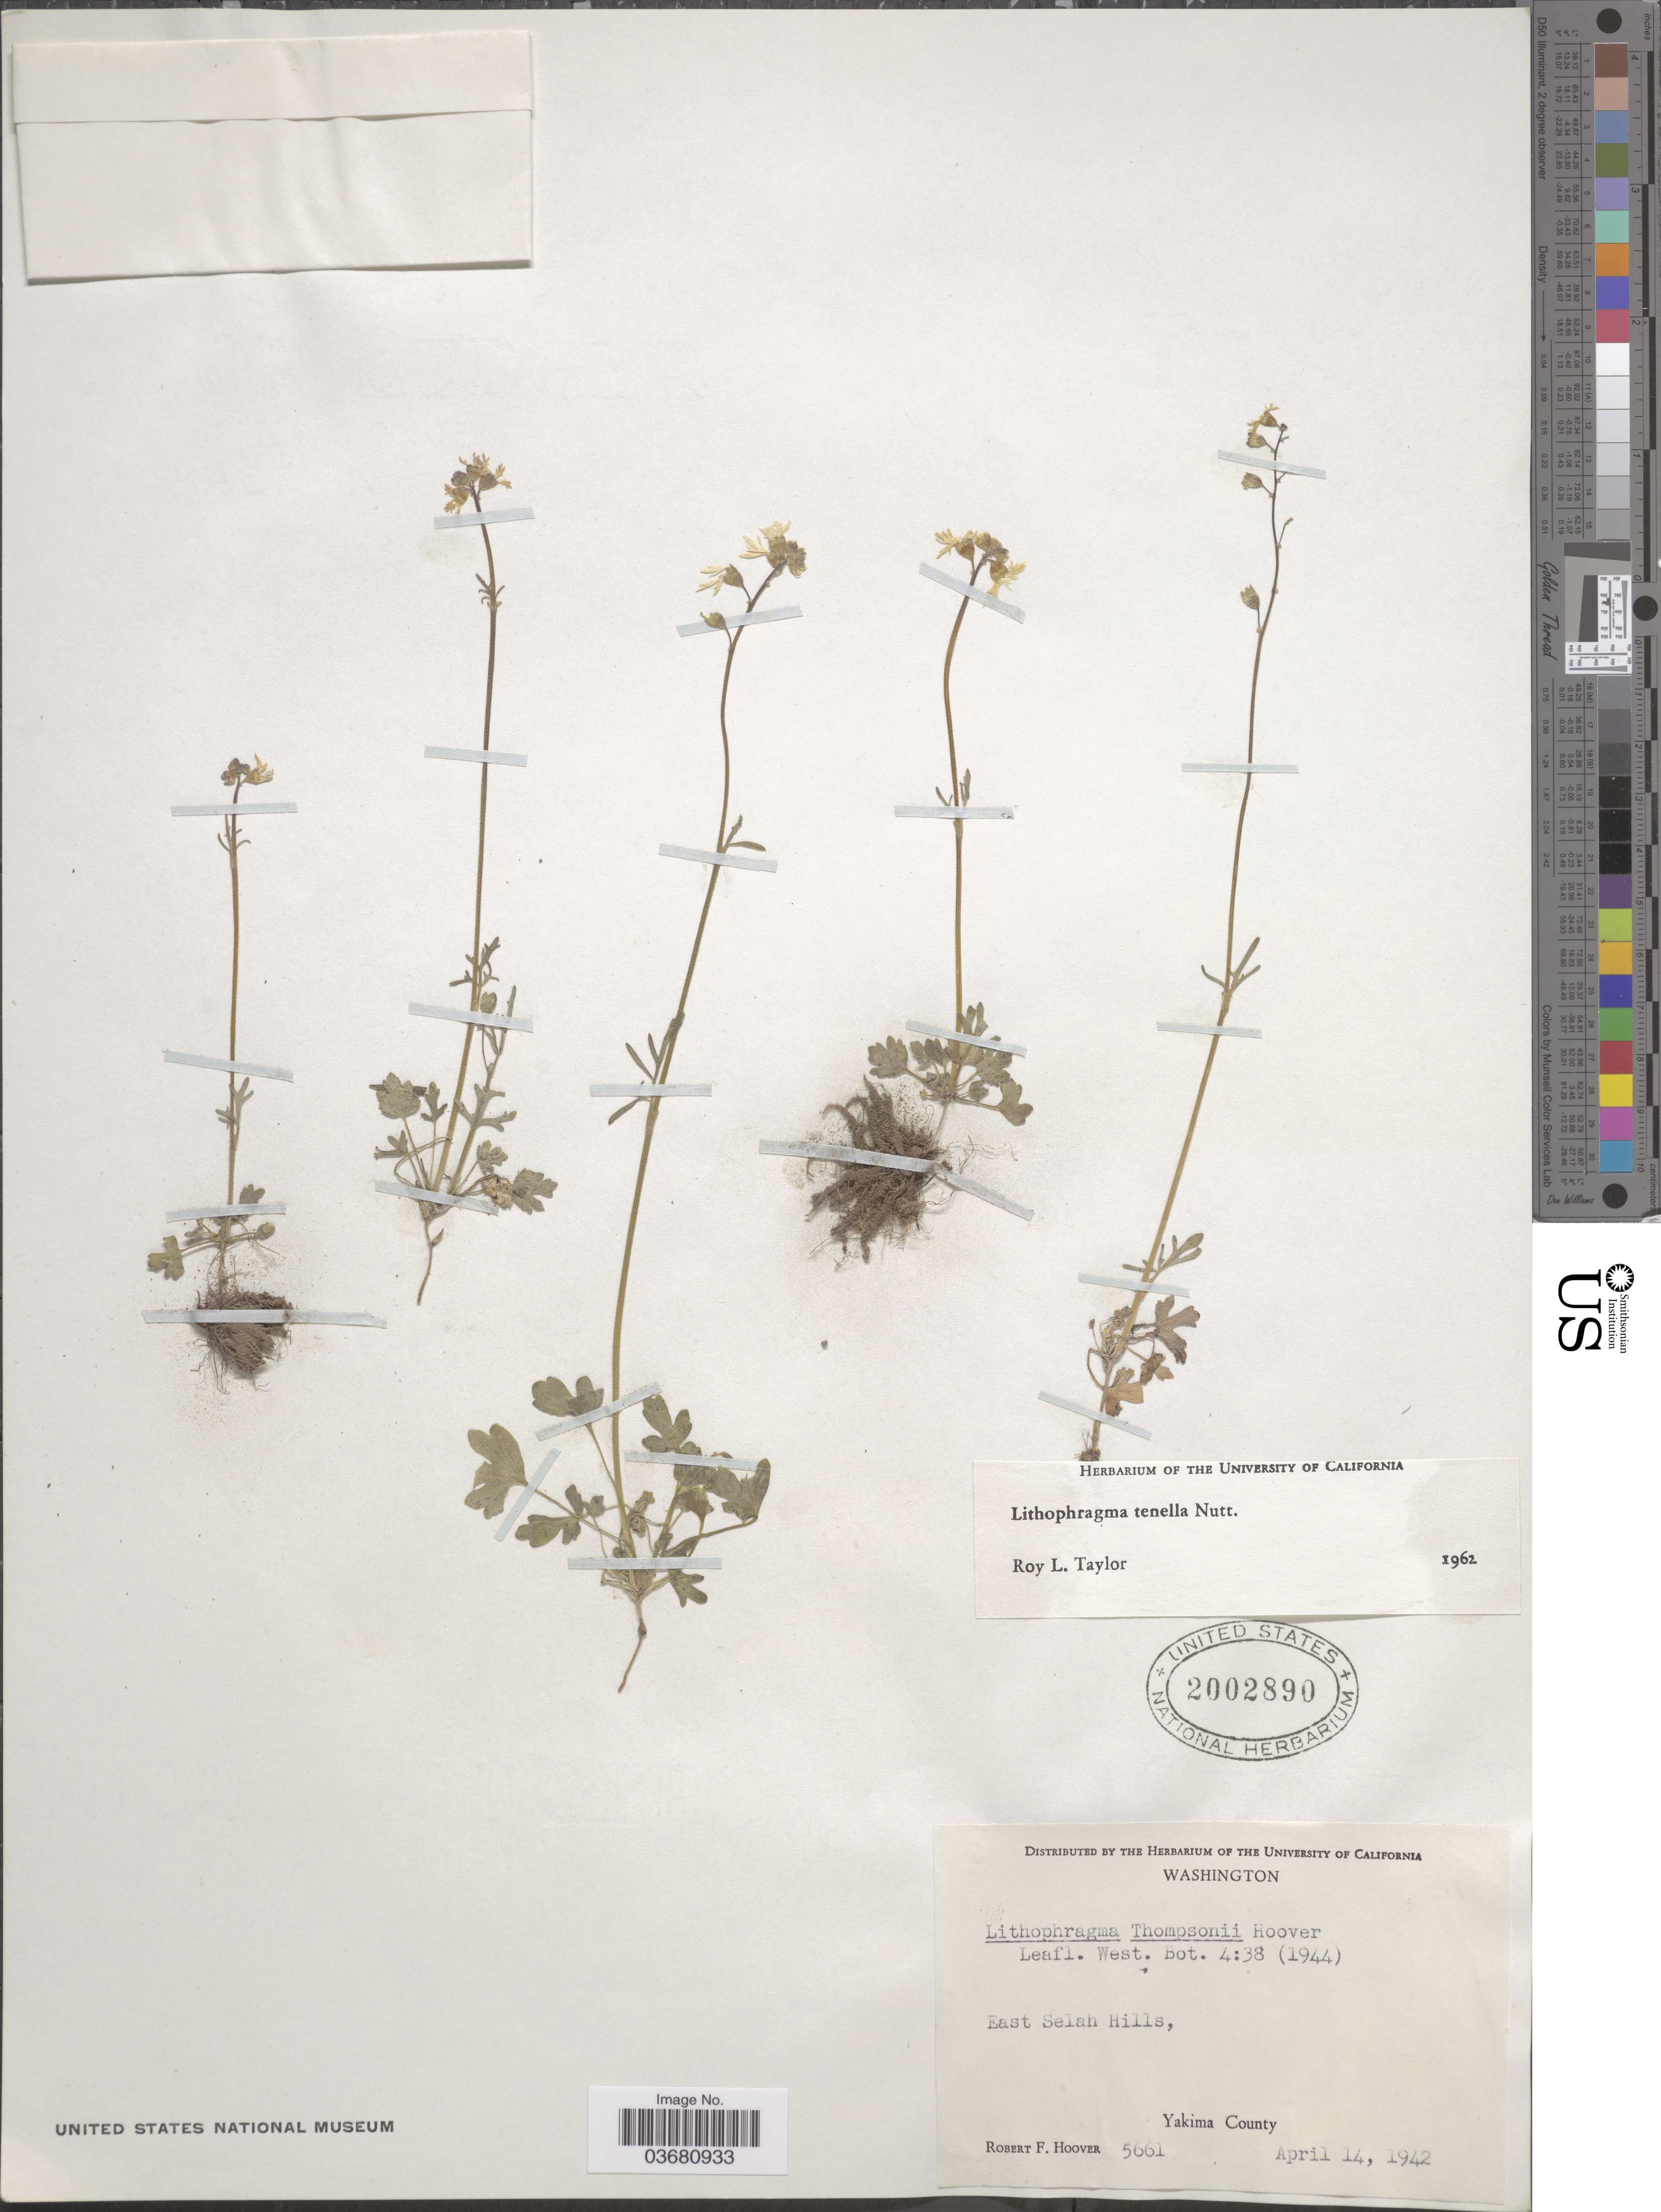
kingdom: Plantae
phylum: Tracheophyta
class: Magnoliopsida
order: Saxifragales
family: Saxifragaceae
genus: Lithophragma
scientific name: Lithophragma tenellum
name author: Nutt.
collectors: R. F. Hoover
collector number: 5661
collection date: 1942-04-14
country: United States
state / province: Washington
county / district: Yakima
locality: East Selah Hills, Yakima County.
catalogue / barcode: US 2002890